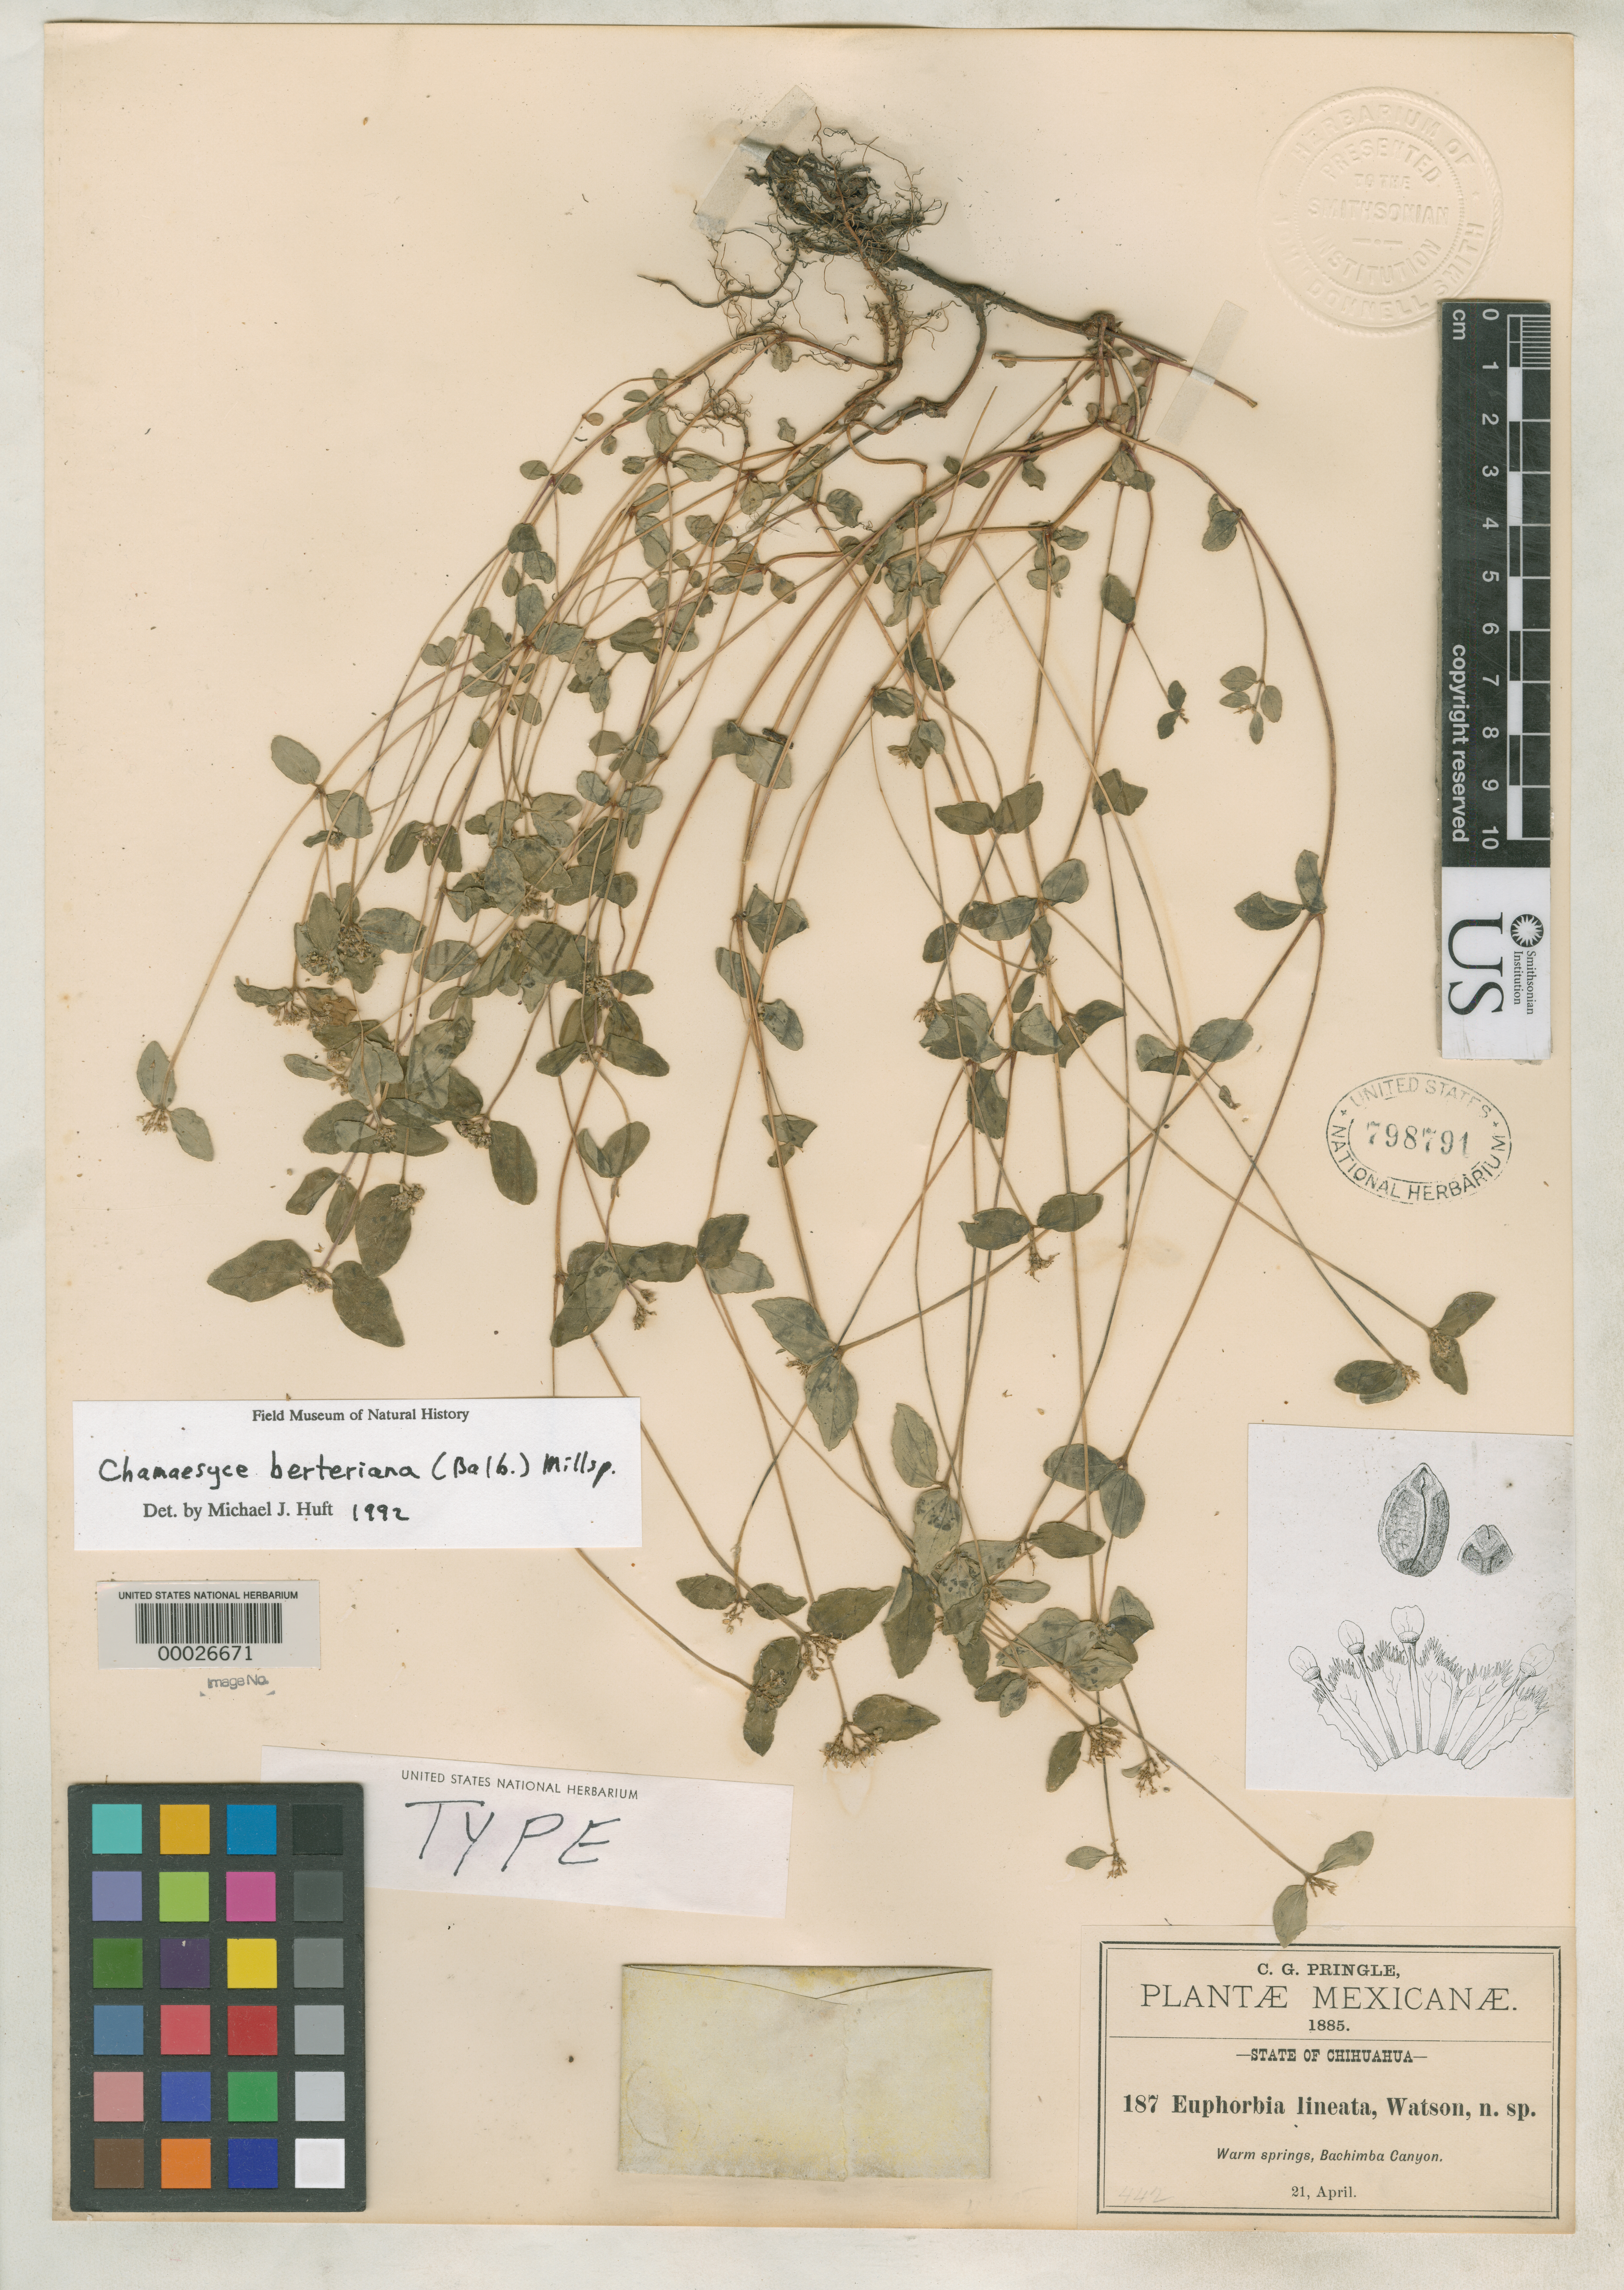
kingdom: Plantae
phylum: Tracheophyta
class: Magnoliopsida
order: Malpighiales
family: Euphorbiaceae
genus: Euphorbia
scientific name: Euphorbia lineata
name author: S. Watson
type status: Type Collection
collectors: C. G. Pringle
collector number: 187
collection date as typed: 21 Apr 1885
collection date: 1885-04-21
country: Mexico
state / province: Chihuahua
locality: Bachimba canyon.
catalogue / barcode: US 798791